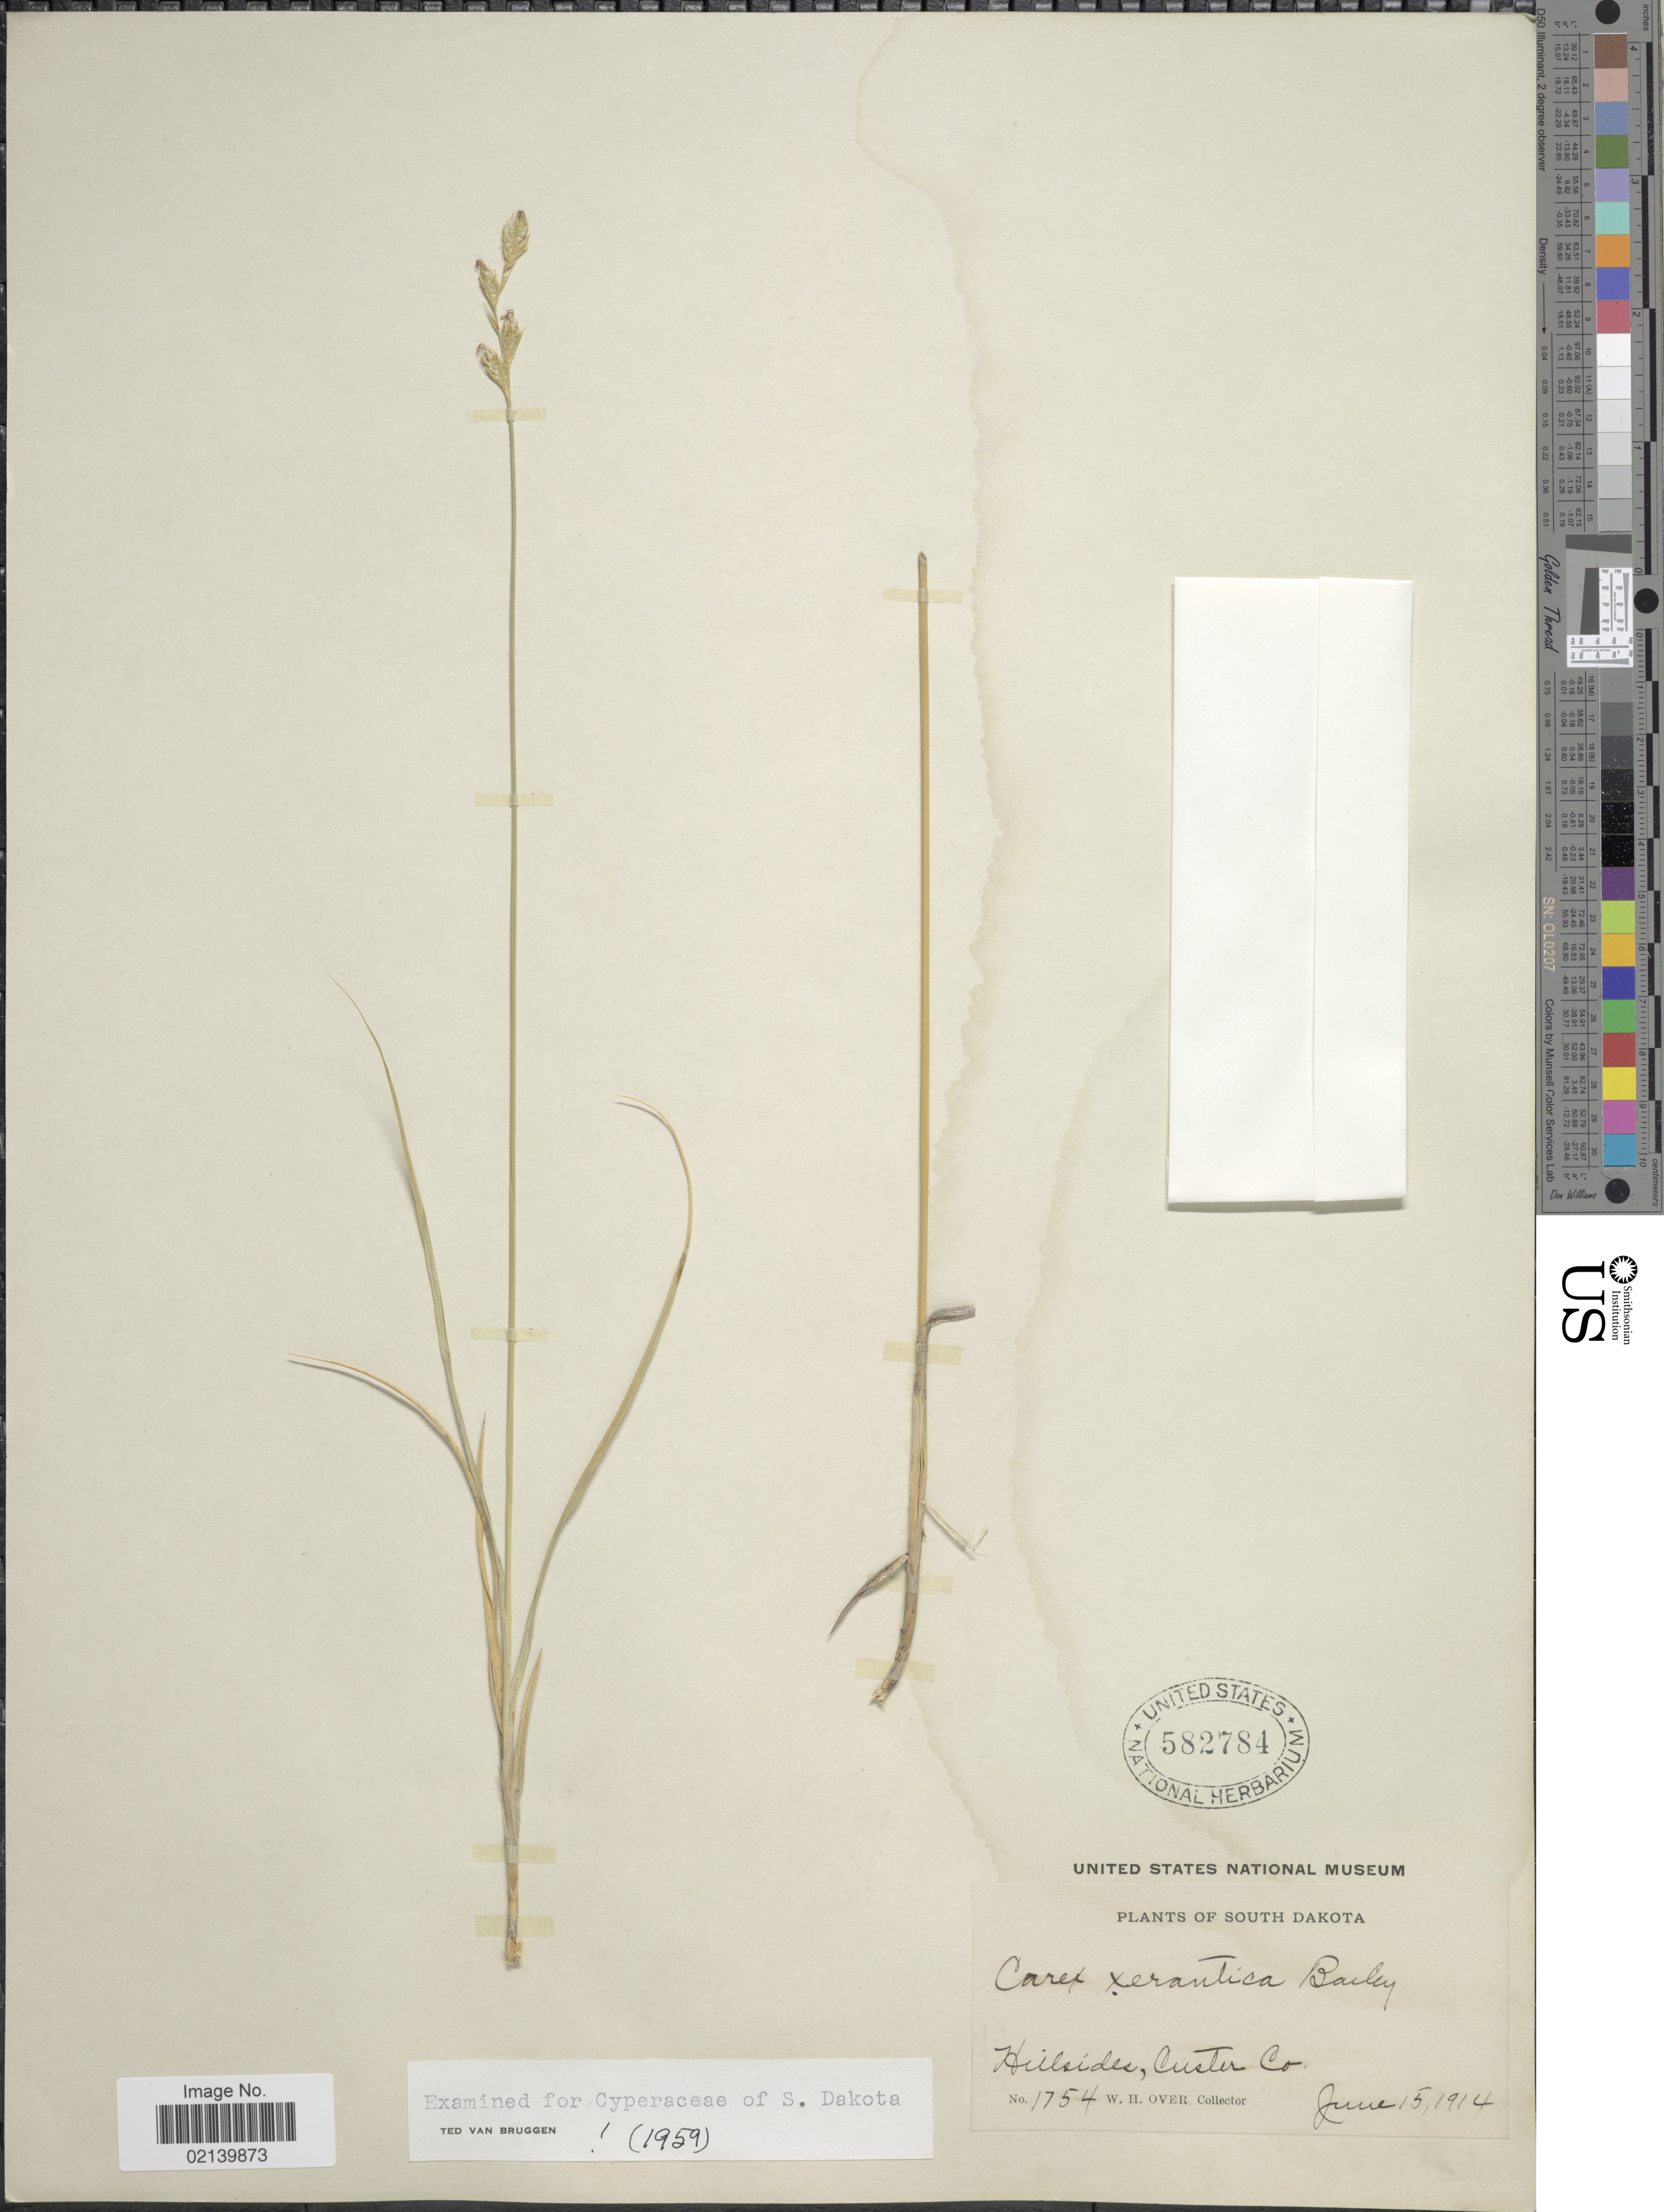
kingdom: Plantae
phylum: Tracheophyta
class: Liliopsida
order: Poales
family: Cyperaceae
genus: Carex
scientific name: Carex xerantica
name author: L.H. Bailey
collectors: W. Over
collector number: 1754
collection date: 1914-06-15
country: United States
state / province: South Dakota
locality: Hillsides, Custer Co.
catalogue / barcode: US 582784